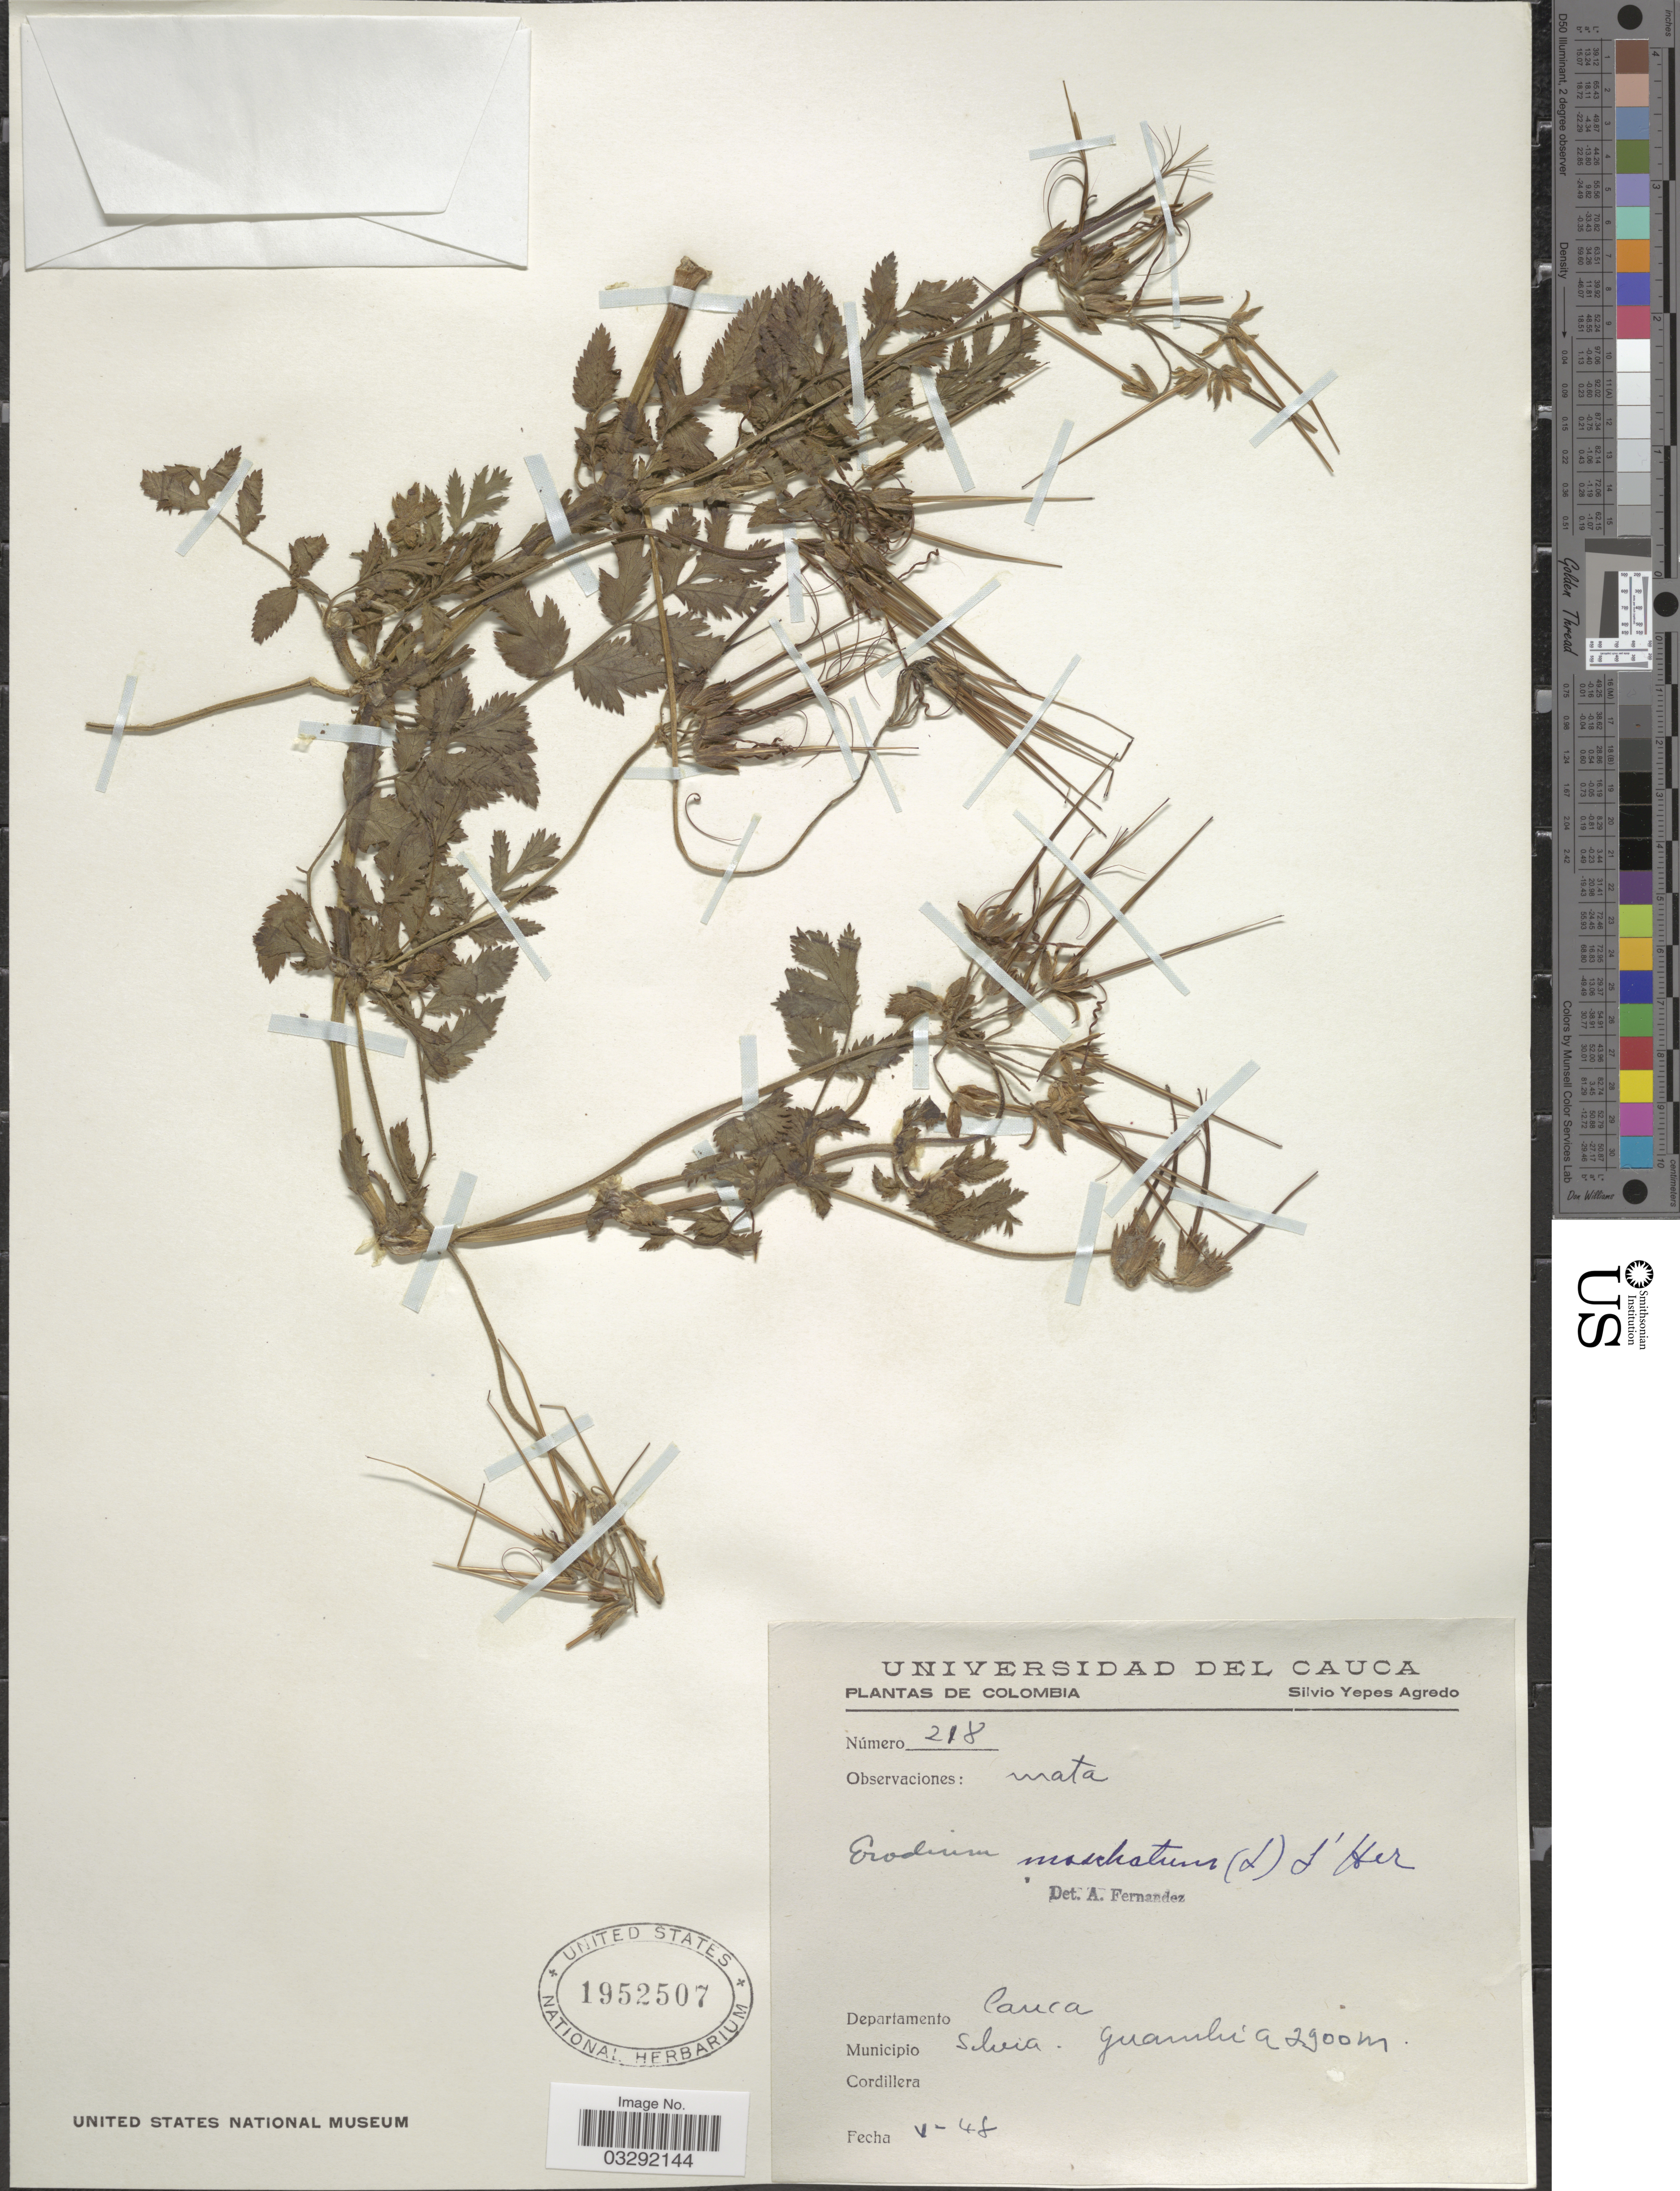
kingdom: Plantae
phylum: Tracheophyta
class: Magnoliopsida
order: Geraniales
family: Geraniaceae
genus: Erodium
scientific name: Erodium moschatum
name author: (L.) L'Hér. ex Aiton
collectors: S. Yepes-Agredo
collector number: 218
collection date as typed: Transcribed d/m/y: /5/48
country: Colombia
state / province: Cauca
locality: Departamento Cauca. Municipio Silvia-Guambia.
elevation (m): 2900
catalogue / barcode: US 1952507